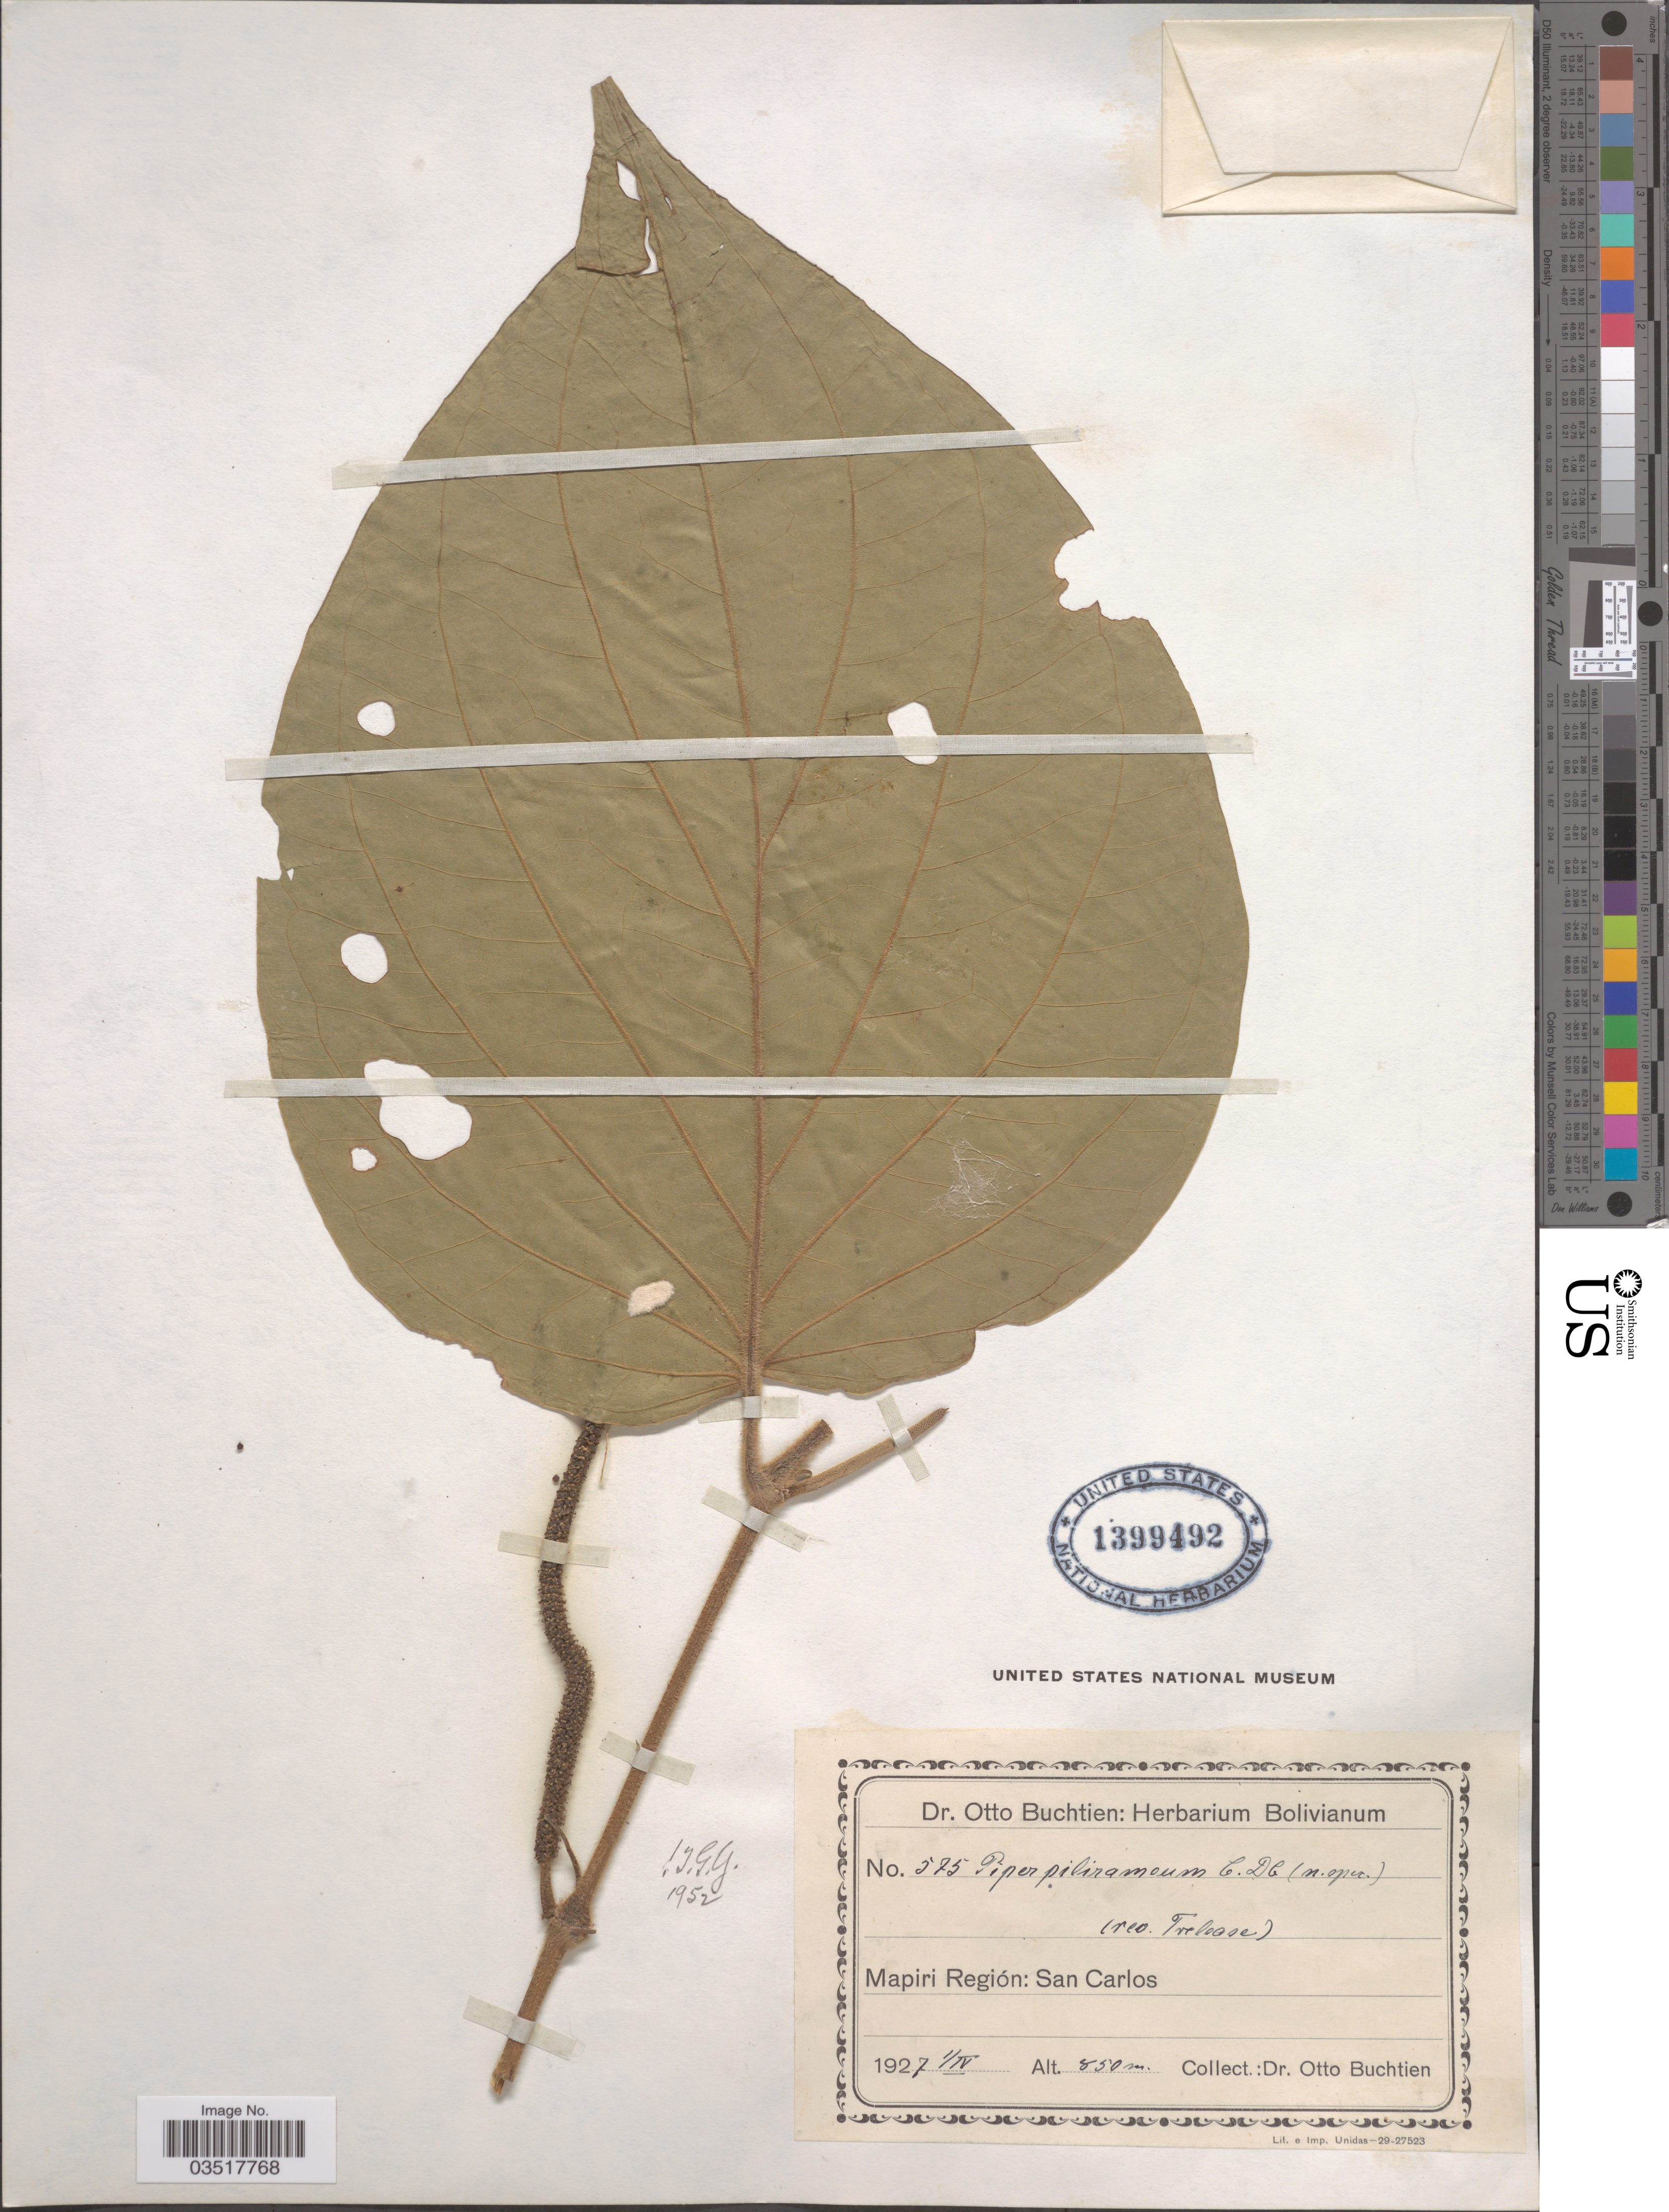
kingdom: Plantae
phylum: Tracheophyta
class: Magnoliopsida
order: Piperales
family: Piperaceae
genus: Piper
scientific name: Piper pilirameum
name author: C. DC.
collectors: O. Buchtien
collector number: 575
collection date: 1927-04-01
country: Bolivia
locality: Mapiri Región: San Carlos.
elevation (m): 850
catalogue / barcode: US 1399492